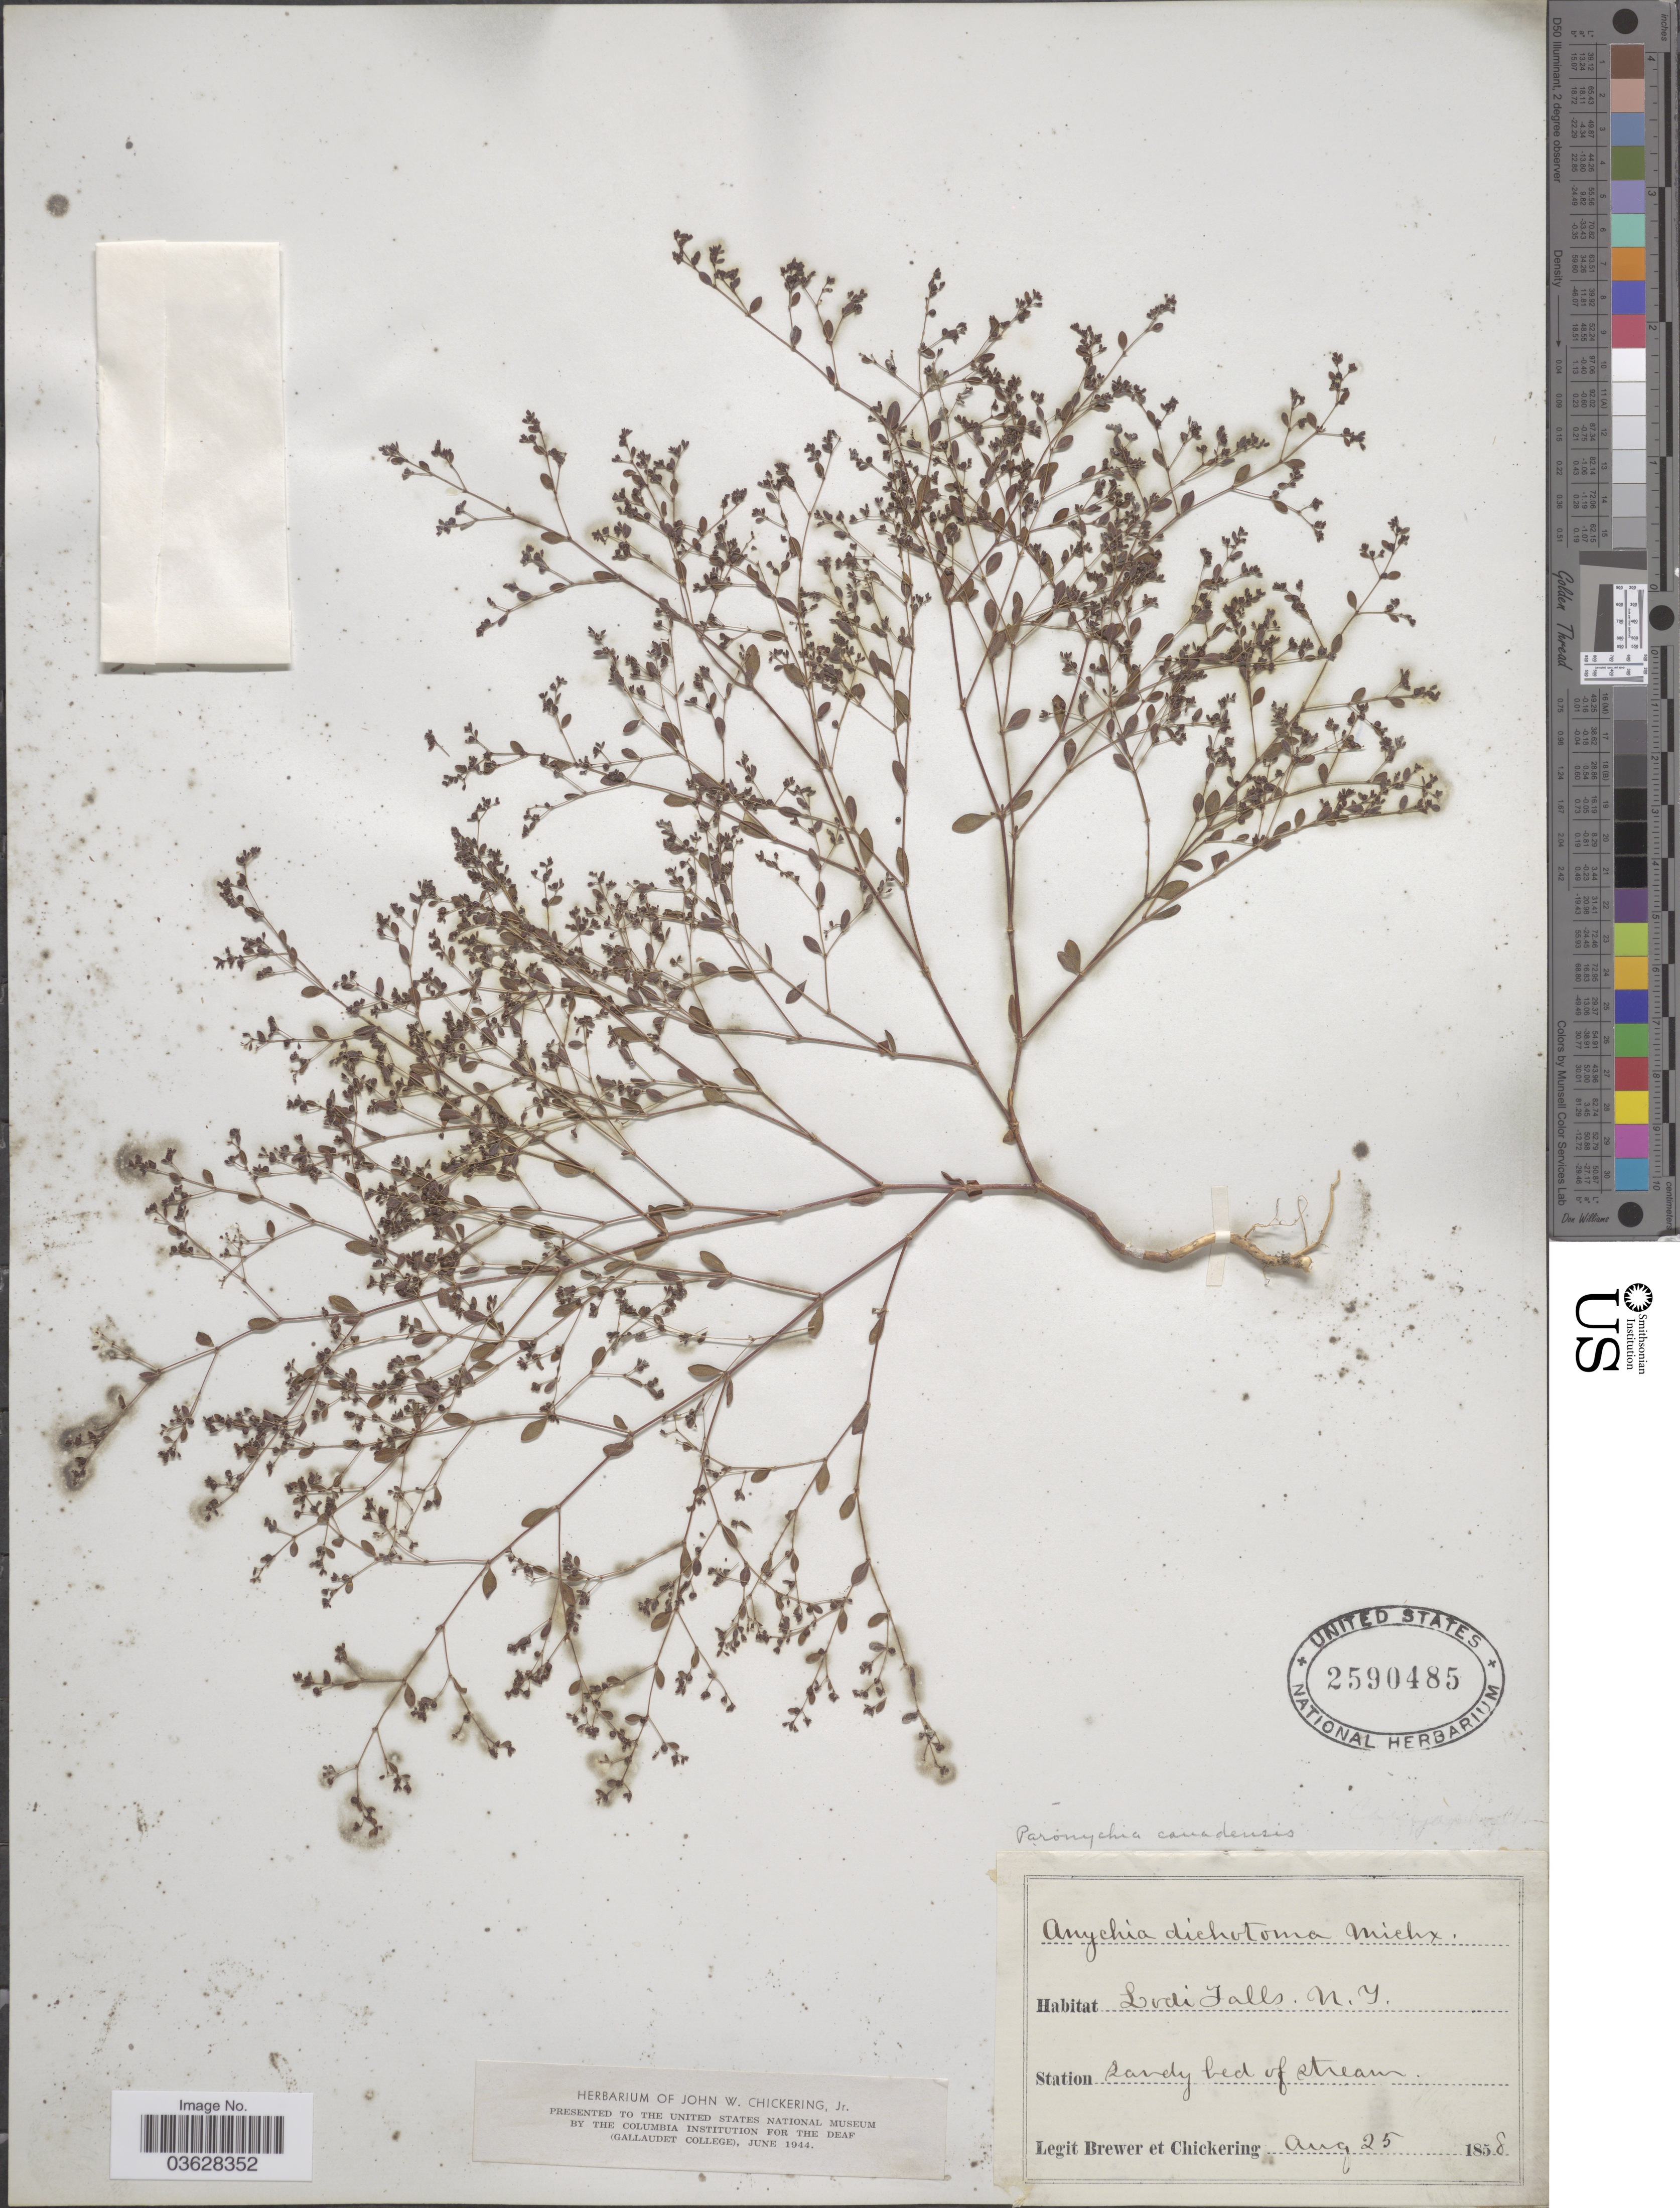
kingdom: Plantae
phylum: Tracheophyta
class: Magnoliopsida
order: Caryophyllales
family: Caryophyllaceae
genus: Paronychia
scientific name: Paronychia canadensis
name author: (L.) Alph. Wood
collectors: -. Brewer & -. Chickering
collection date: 1858-08-25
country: United States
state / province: New York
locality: Lodi Falls.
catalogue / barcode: US 2590485